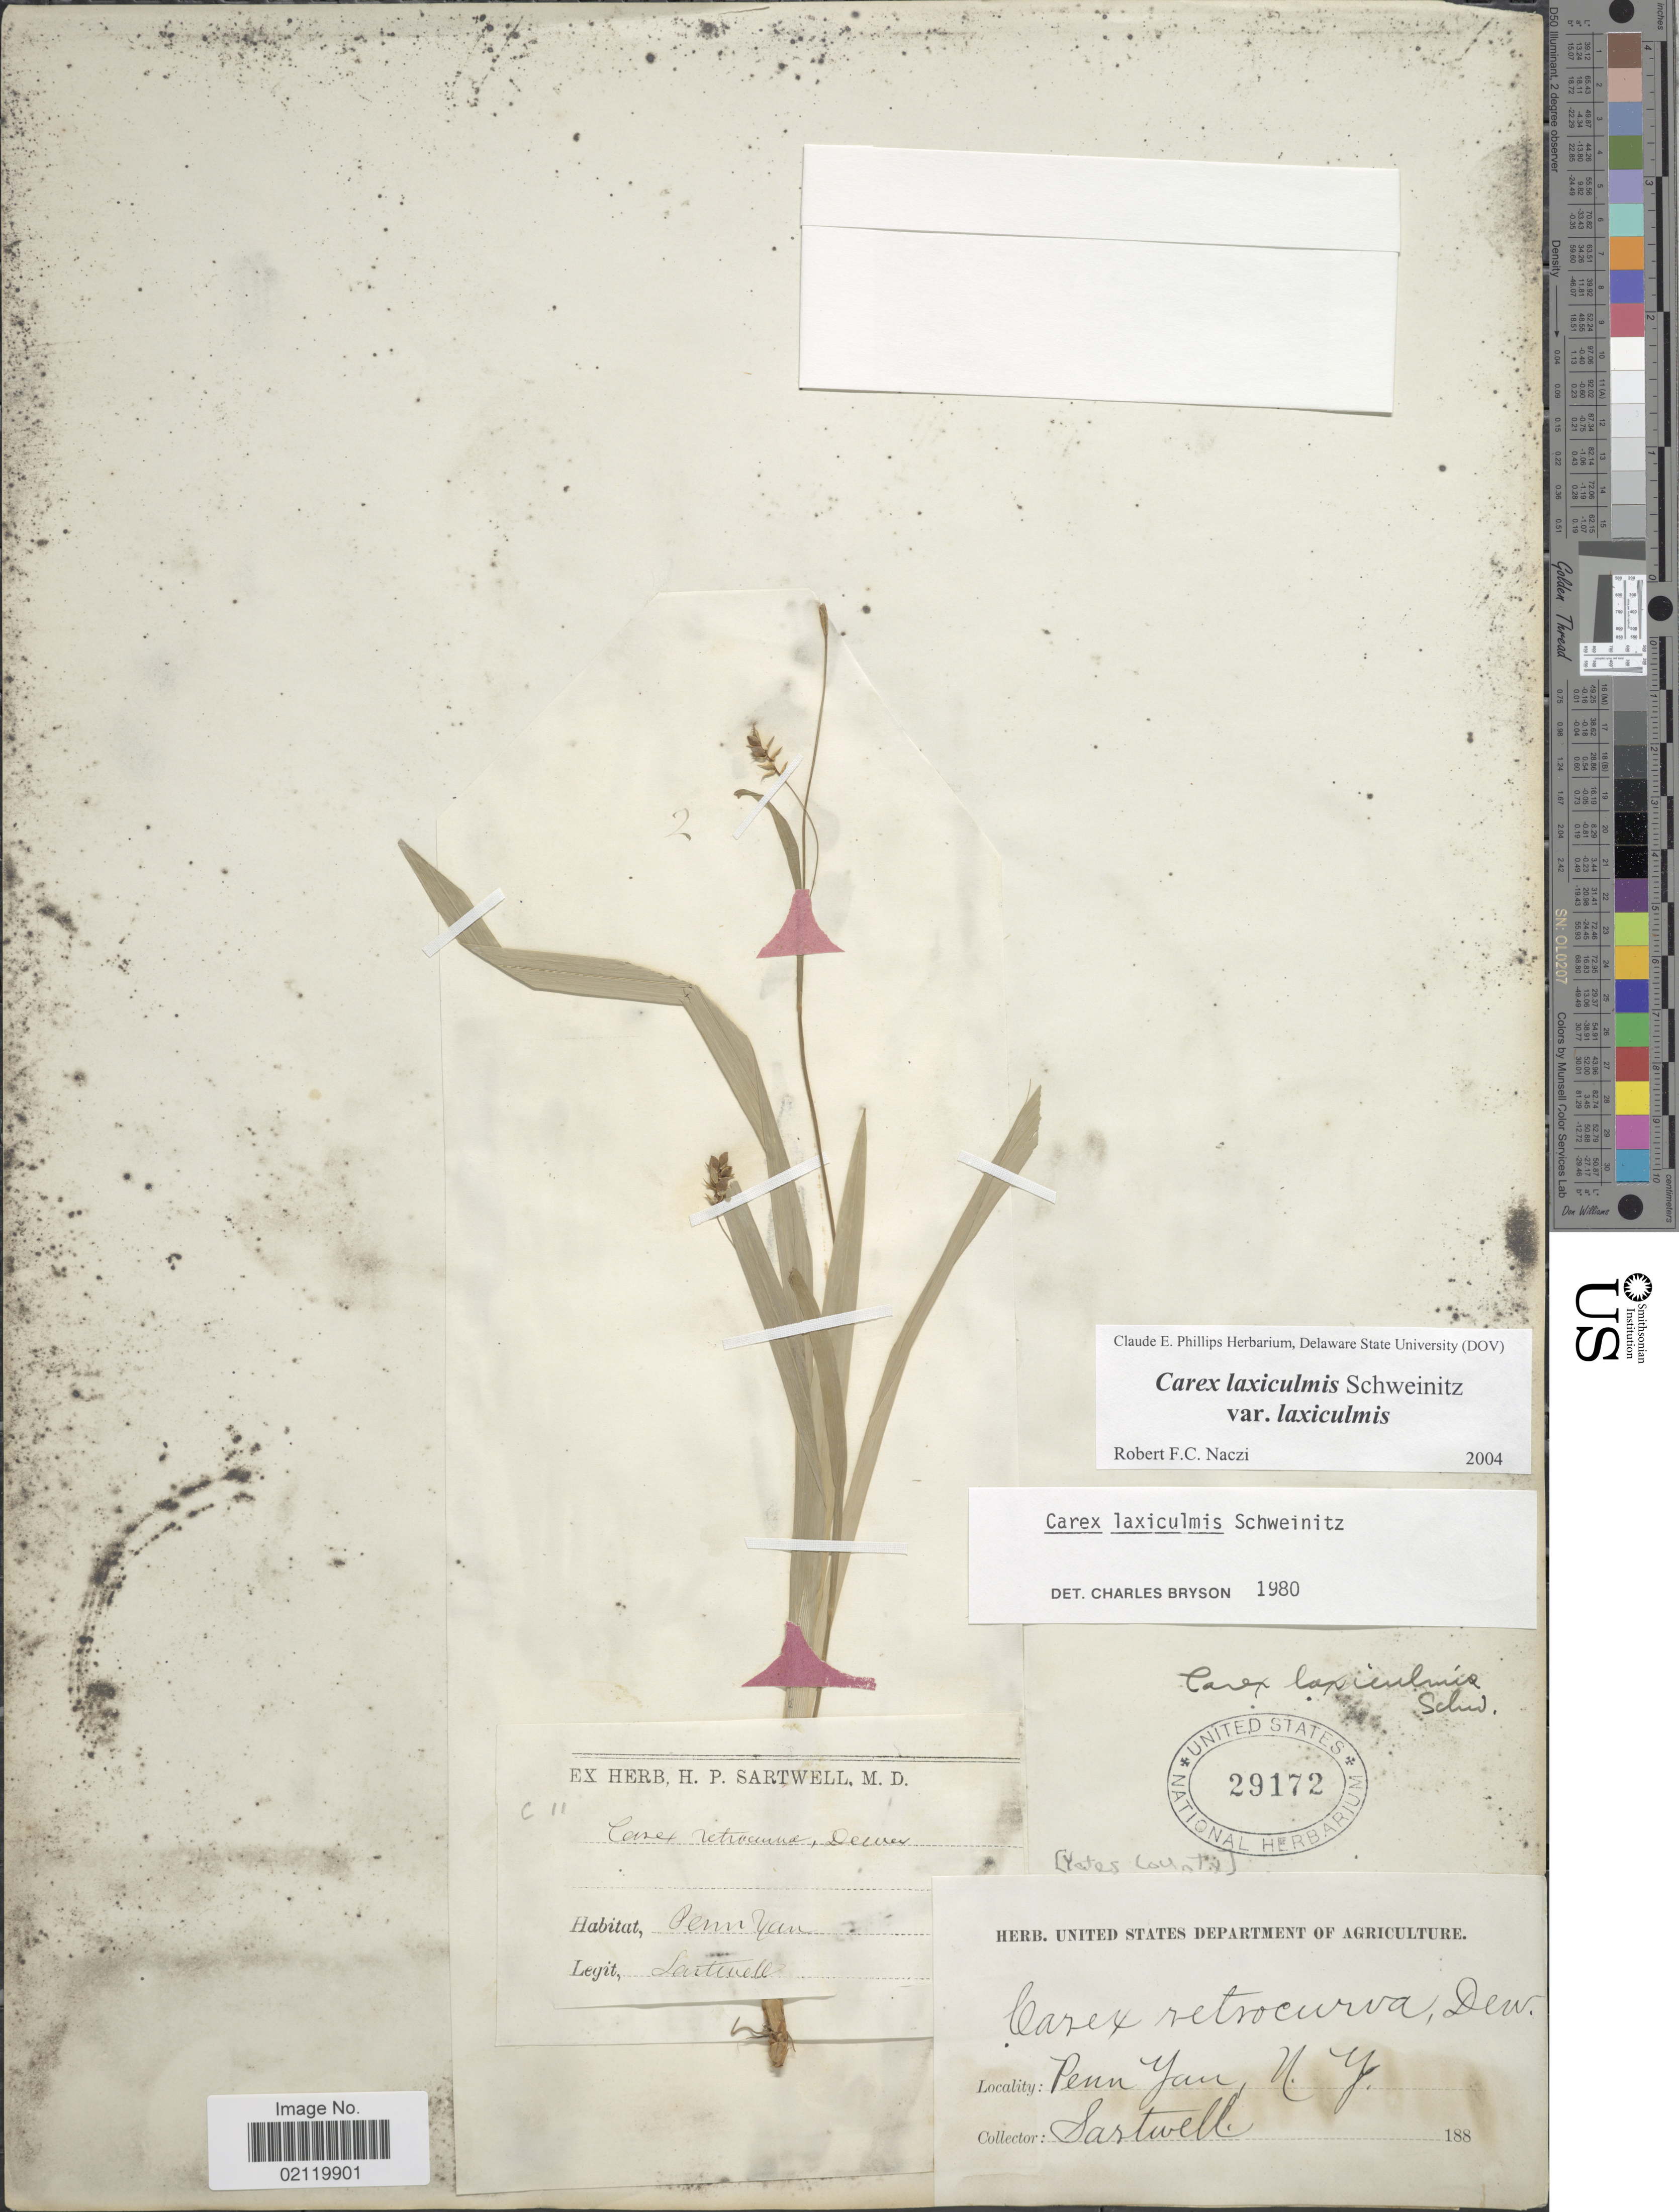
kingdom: Plantae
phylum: Tracheophyta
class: Liliopsida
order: Poales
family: Cyperaceae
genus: Carex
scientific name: Carex laxiculmis var. laxiculmis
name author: Schwein.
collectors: H. P. Sartwell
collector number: c11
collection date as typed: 188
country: United States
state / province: New York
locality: Penn Yan. Yates County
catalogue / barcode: US 29172